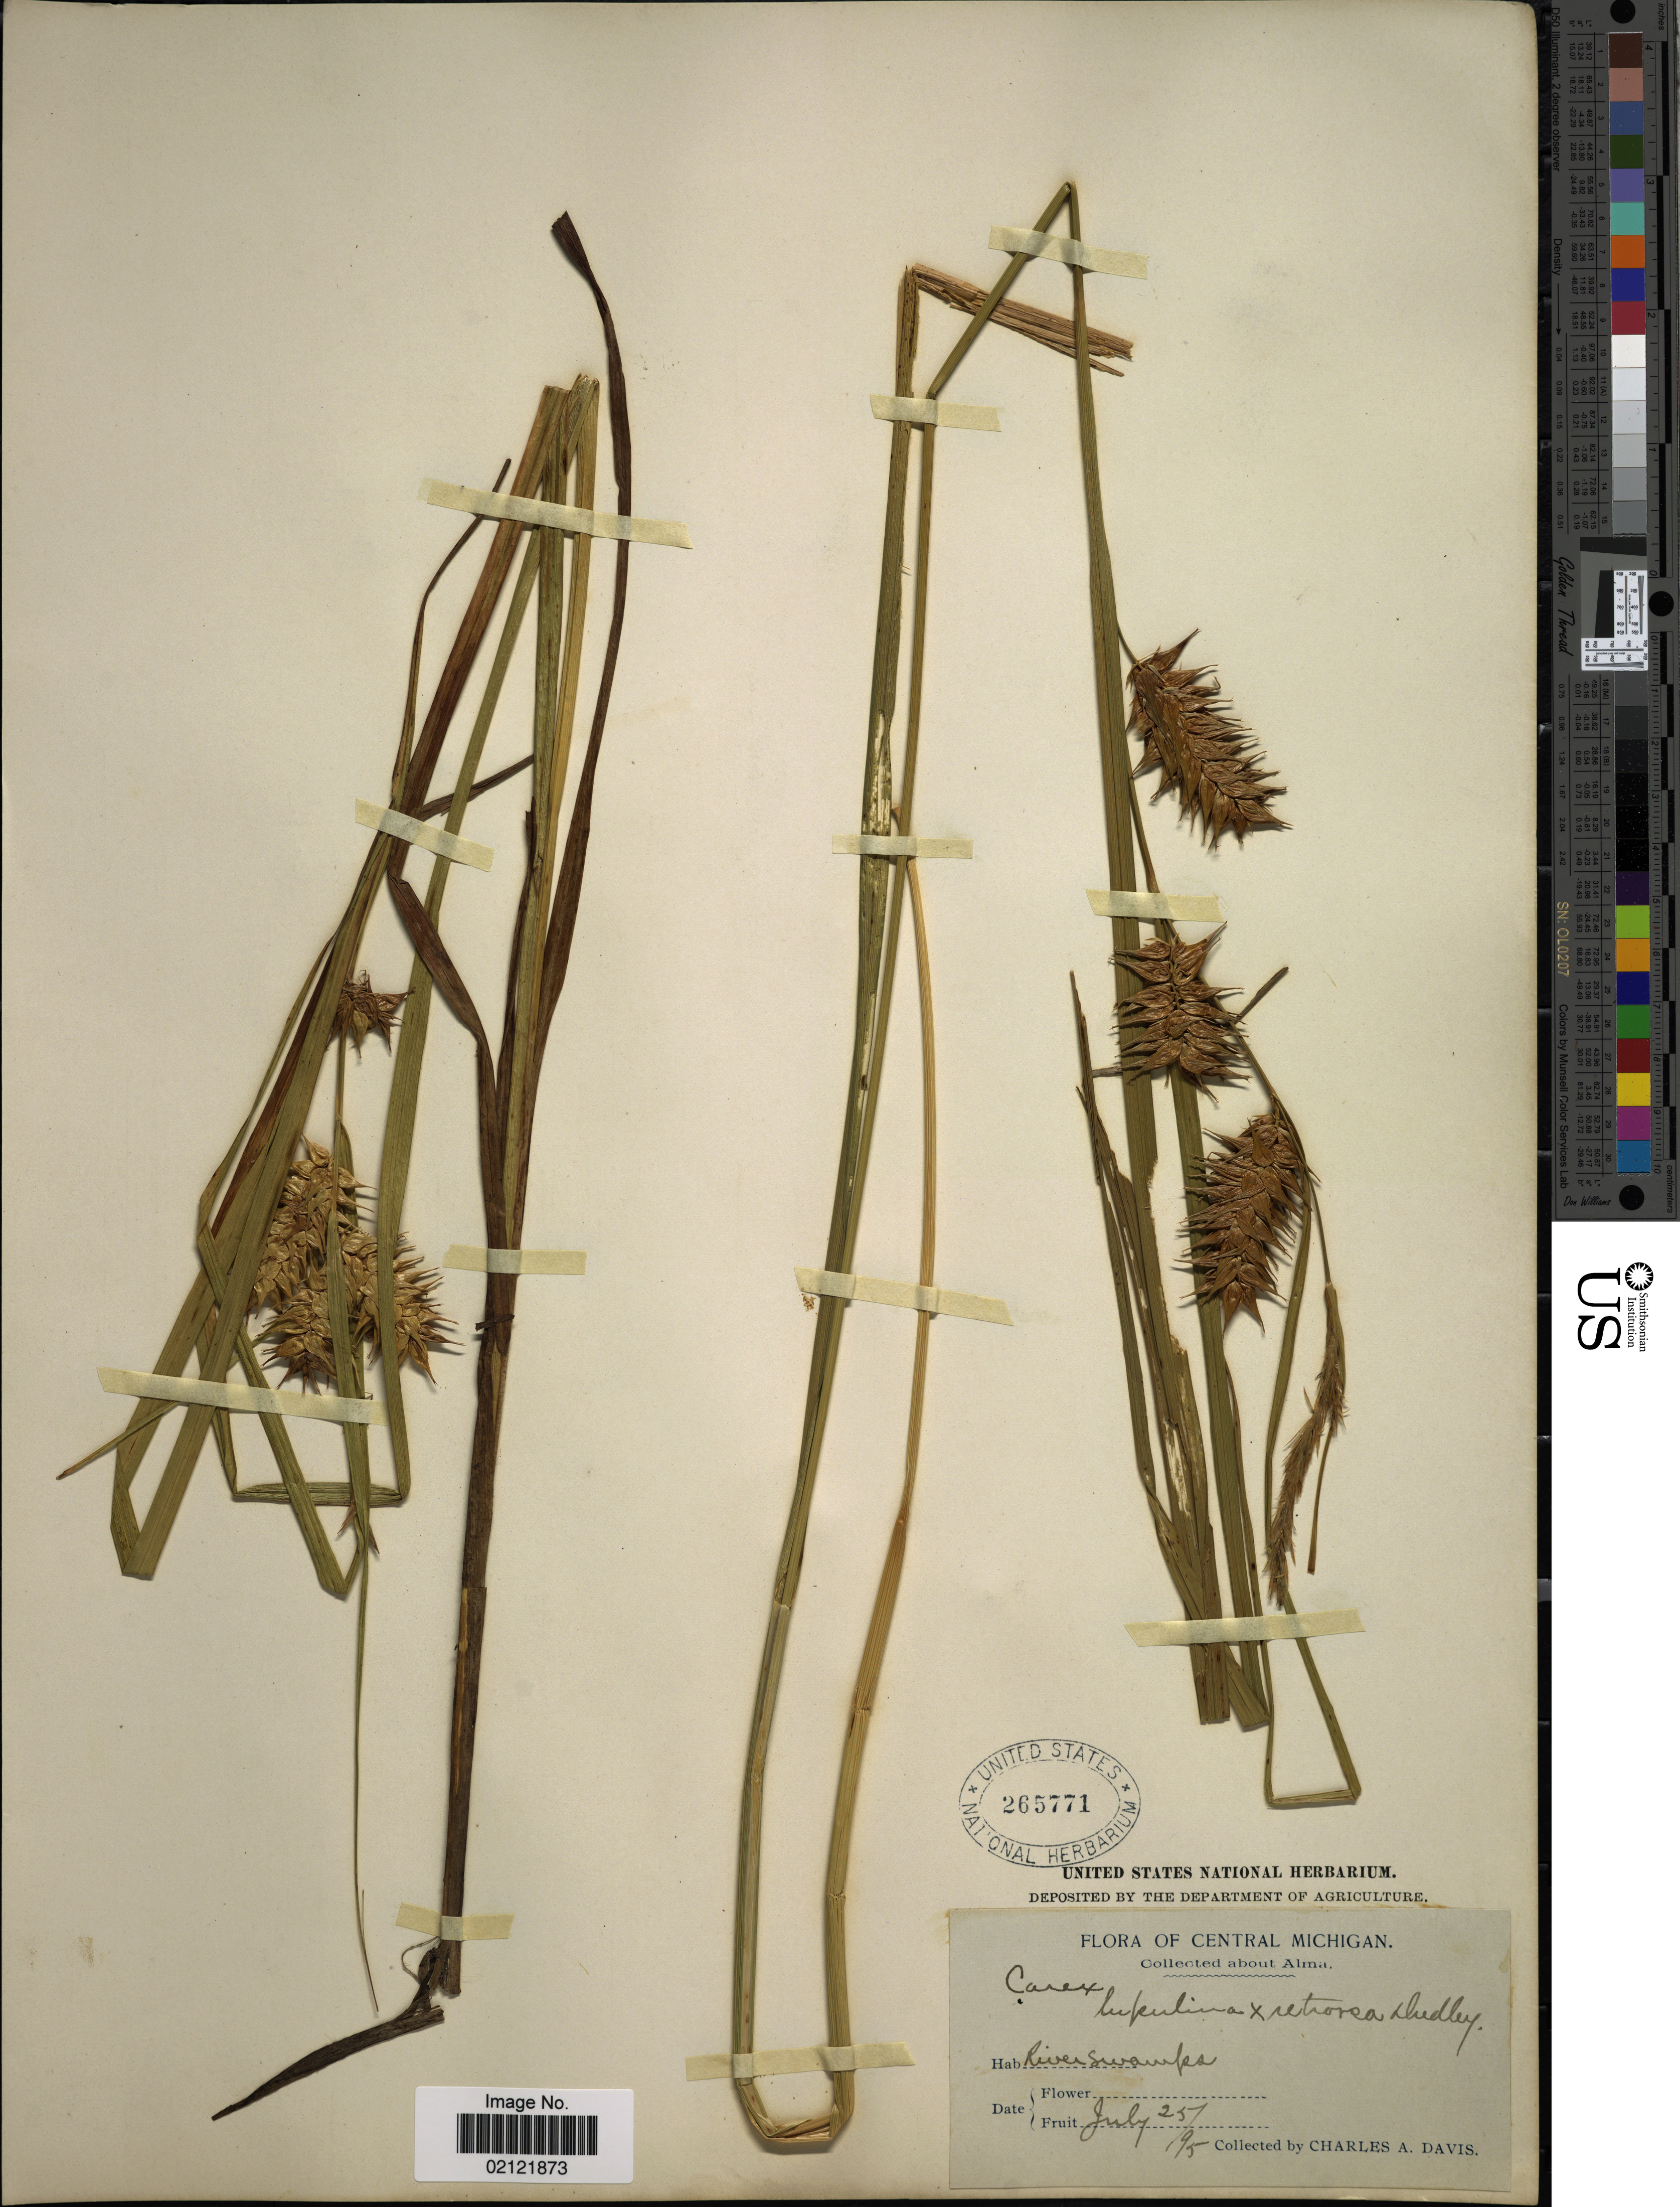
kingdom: Plantae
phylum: Tracheophyta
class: Liliopsida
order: Poales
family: Cyperaceae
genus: Carex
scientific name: Carex lupulina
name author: Muhl. ex Willd.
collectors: C. Davis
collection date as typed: Transcribed d/m/y: 25/7/95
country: United States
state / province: Michigan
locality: Central Michigan. Collected about Alma. River swamps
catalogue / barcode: US 265771